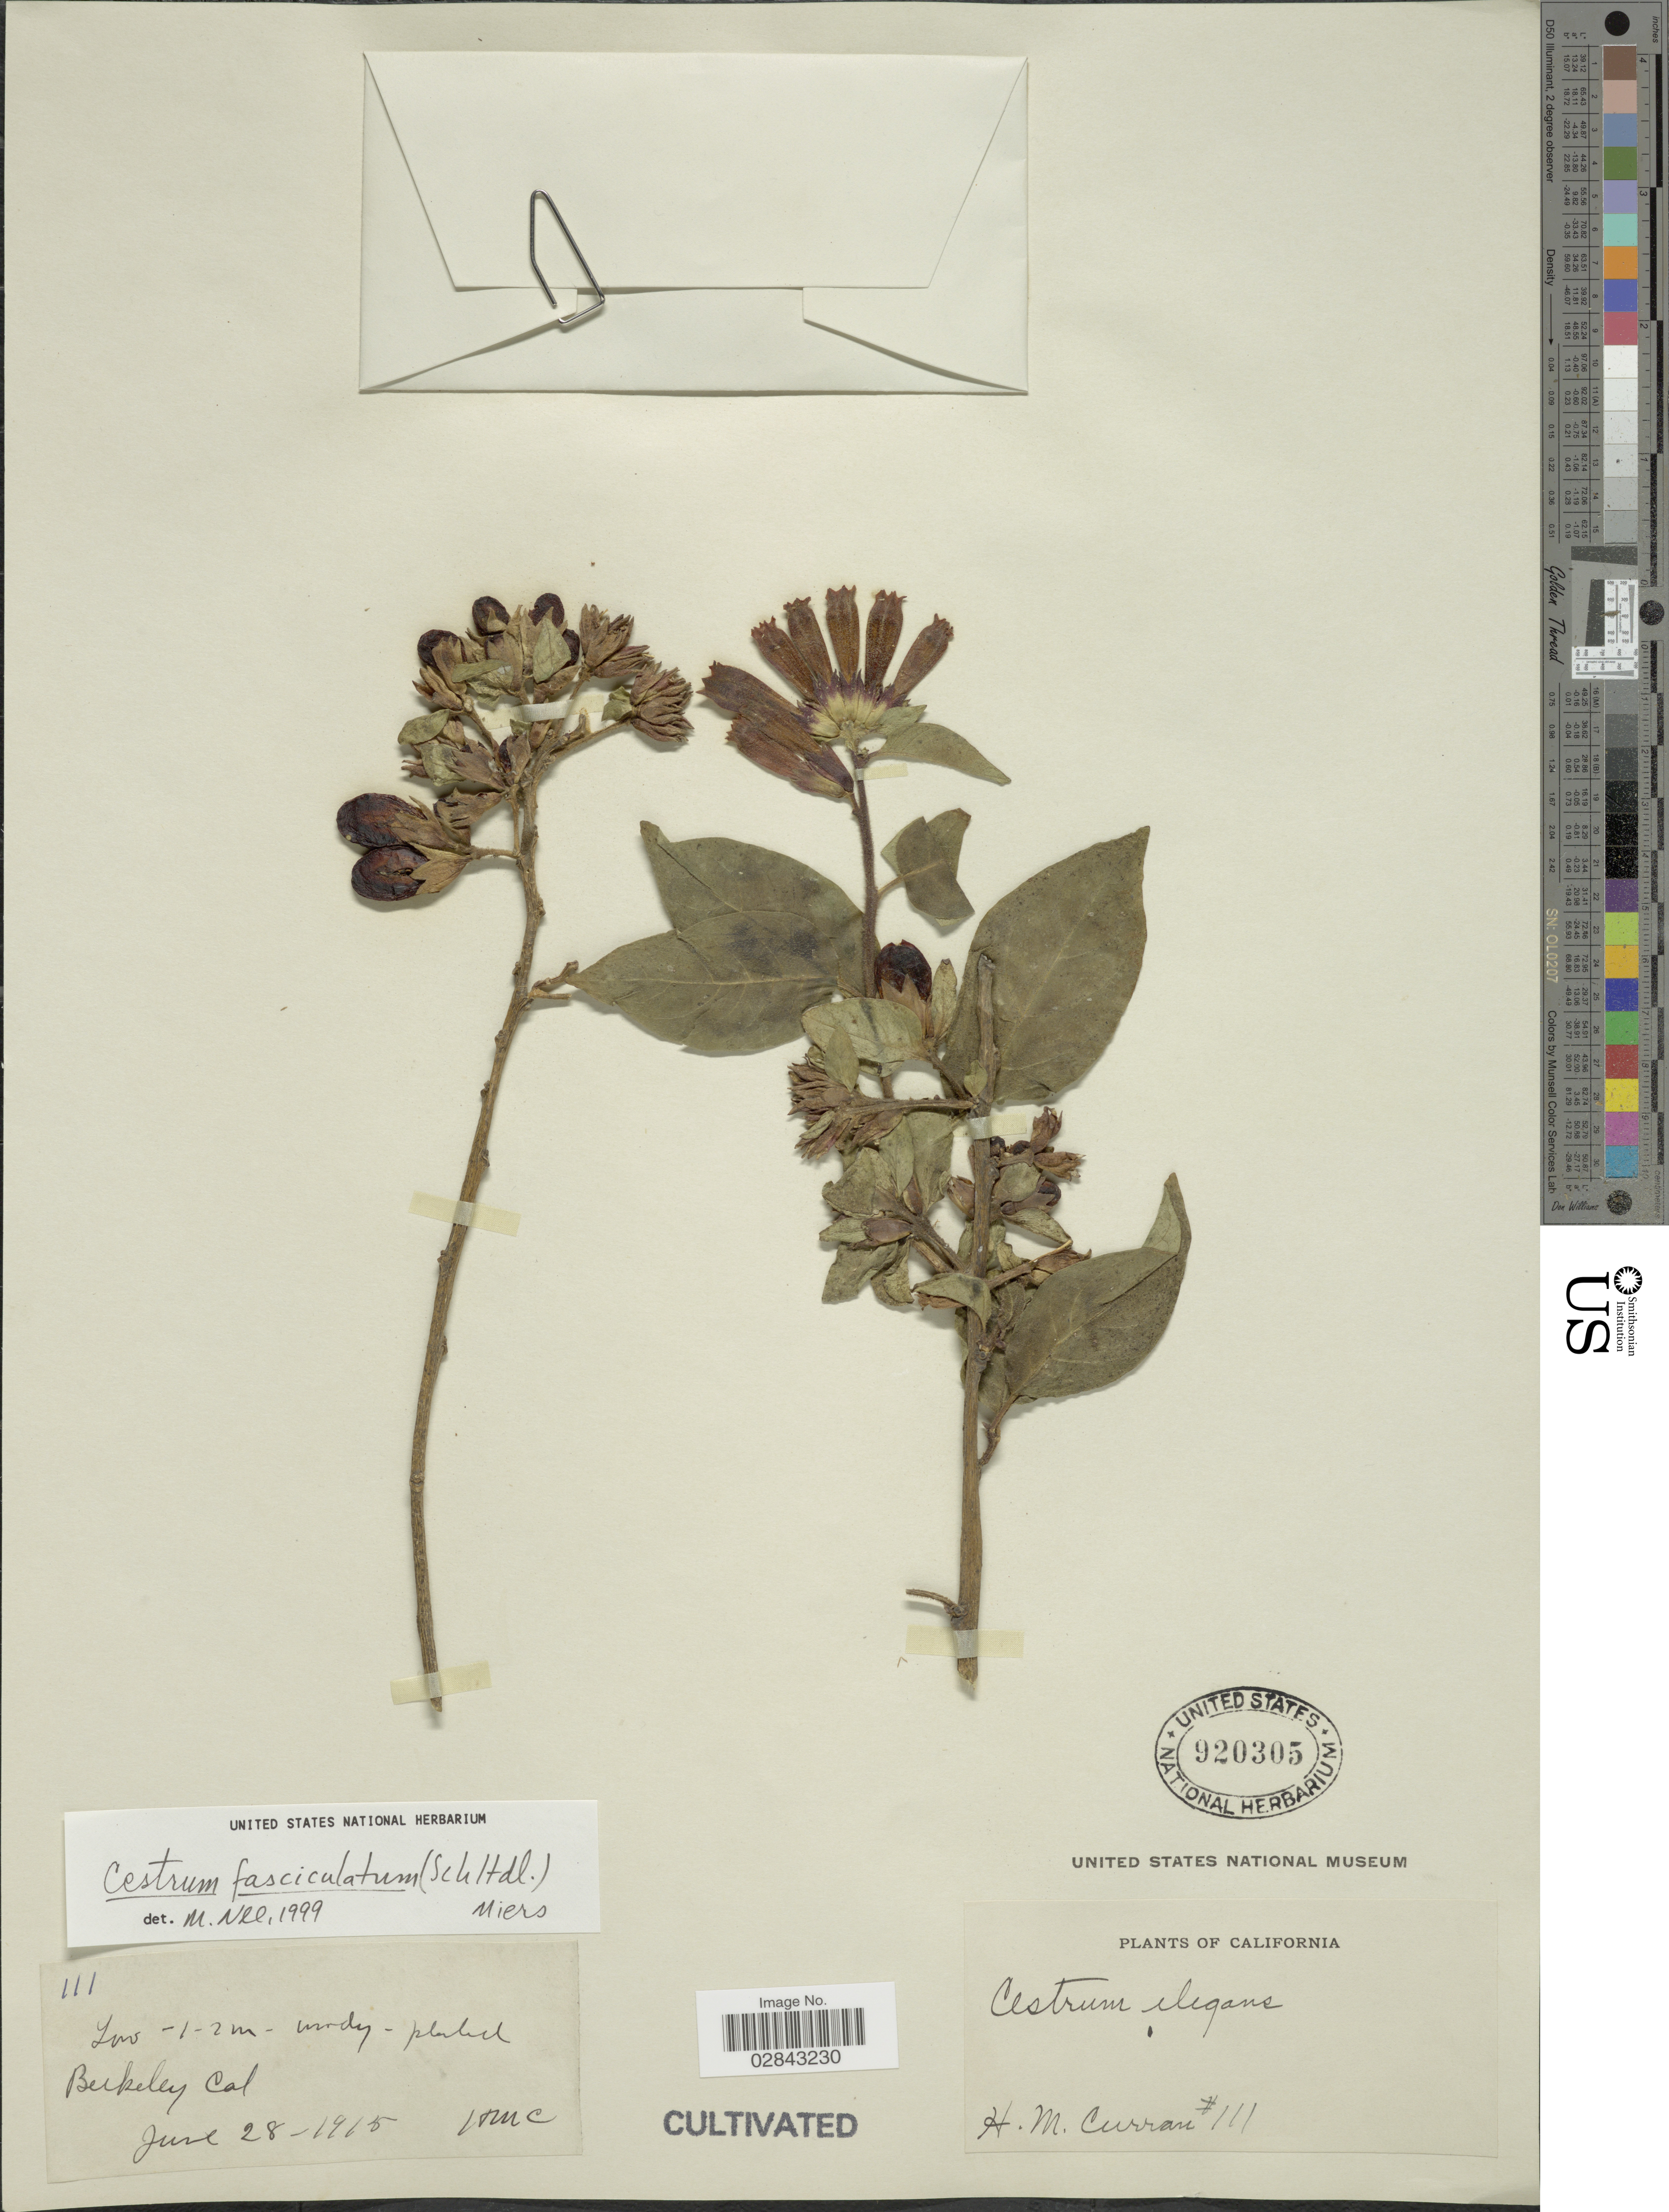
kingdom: Plantae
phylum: Tracheophyta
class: Magnoliopsida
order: Solanales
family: Solanaceae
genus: Cestrum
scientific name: Cestrum fasciculatum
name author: (Schltdl.) Miers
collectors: H. M. Curran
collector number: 111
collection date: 1915-06-28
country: United States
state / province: California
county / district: Alameda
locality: Berkeley.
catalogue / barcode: US 920305